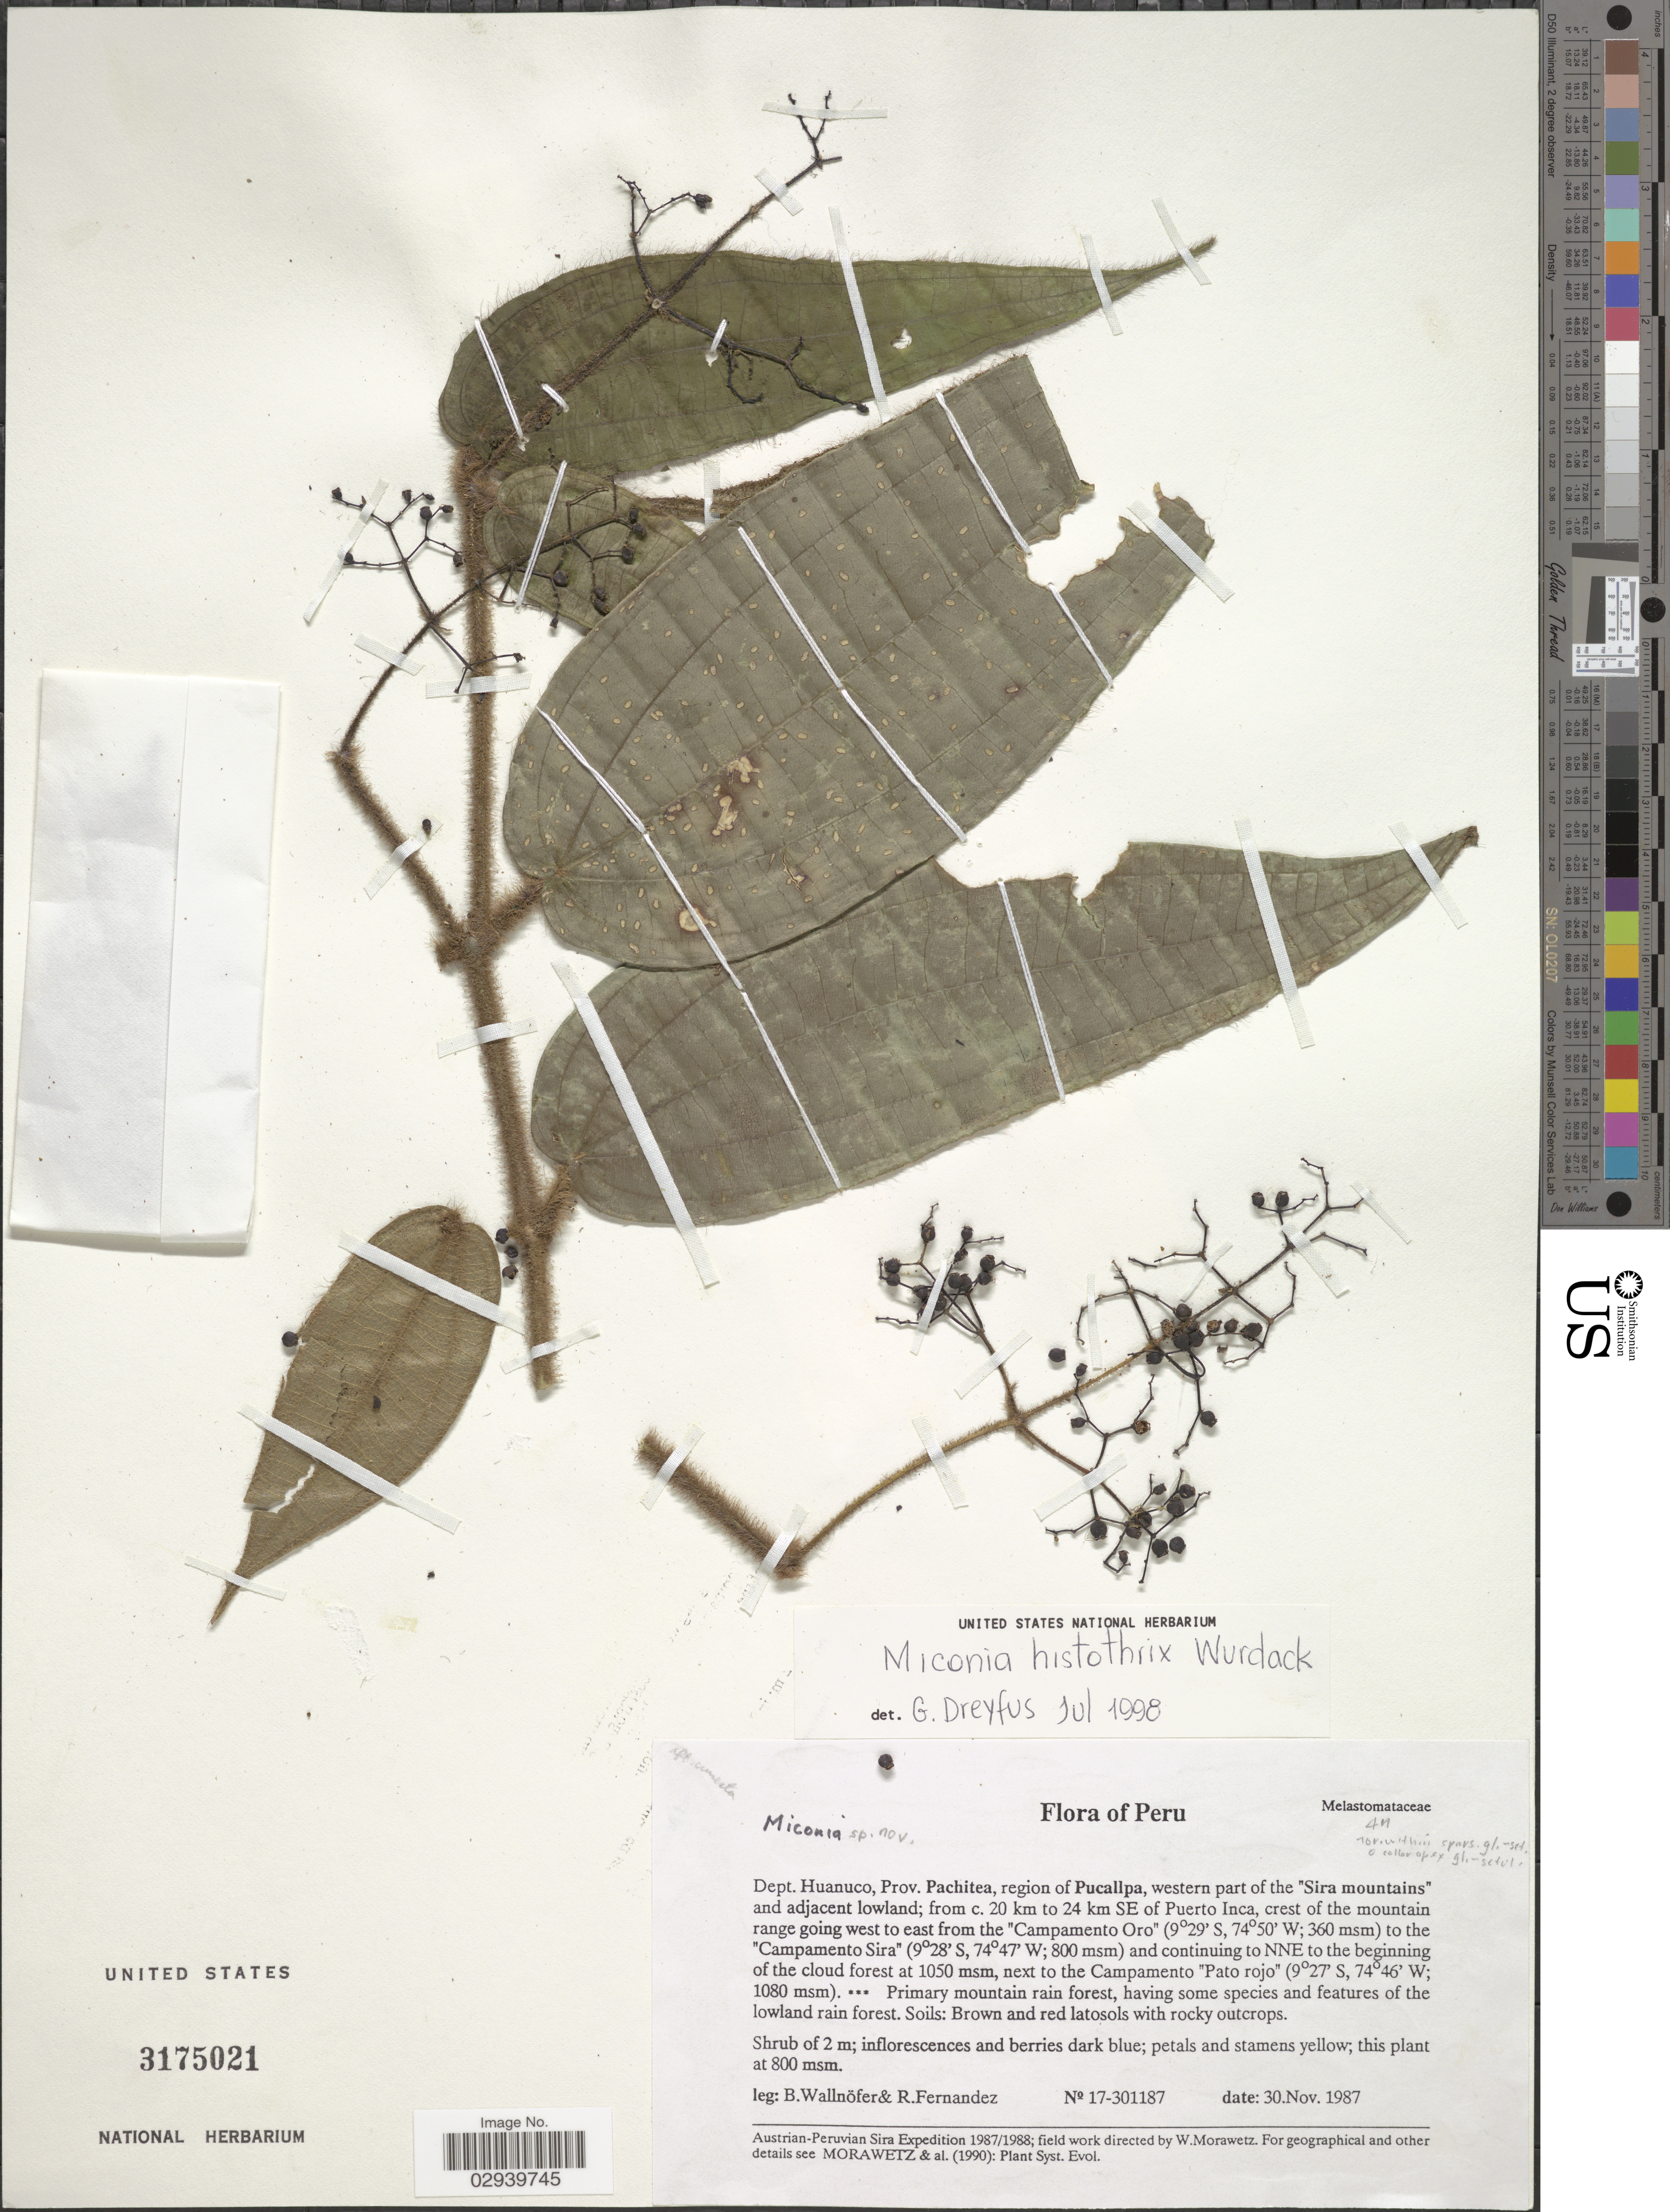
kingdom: Plantae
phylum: Tracheophyta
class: Magnoliopsida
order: Myrtales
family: Melastomataceae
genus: Miconia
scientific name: Miconia histothrix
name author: Wurdack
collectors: B. Wallnöfer & R. Fernandez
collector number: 17-301187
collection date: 1987-11-30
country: Peru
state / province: Huánuco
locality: Dept. Huanuco, Prov. Pachitea, region of Pucallpa, western part of the "Sira mountains" adjacent lowland; from c. 20 km to 24 km SE of Puerto Inca, crest of the mountain range going west to east from the "Campamento Oro" to the "Campamento Sira" and continuing to NNE to the beginning of the cloud forest 1050 msm, next to the Campamento "Pato rojo".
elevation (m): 360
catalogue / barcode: US 3175021